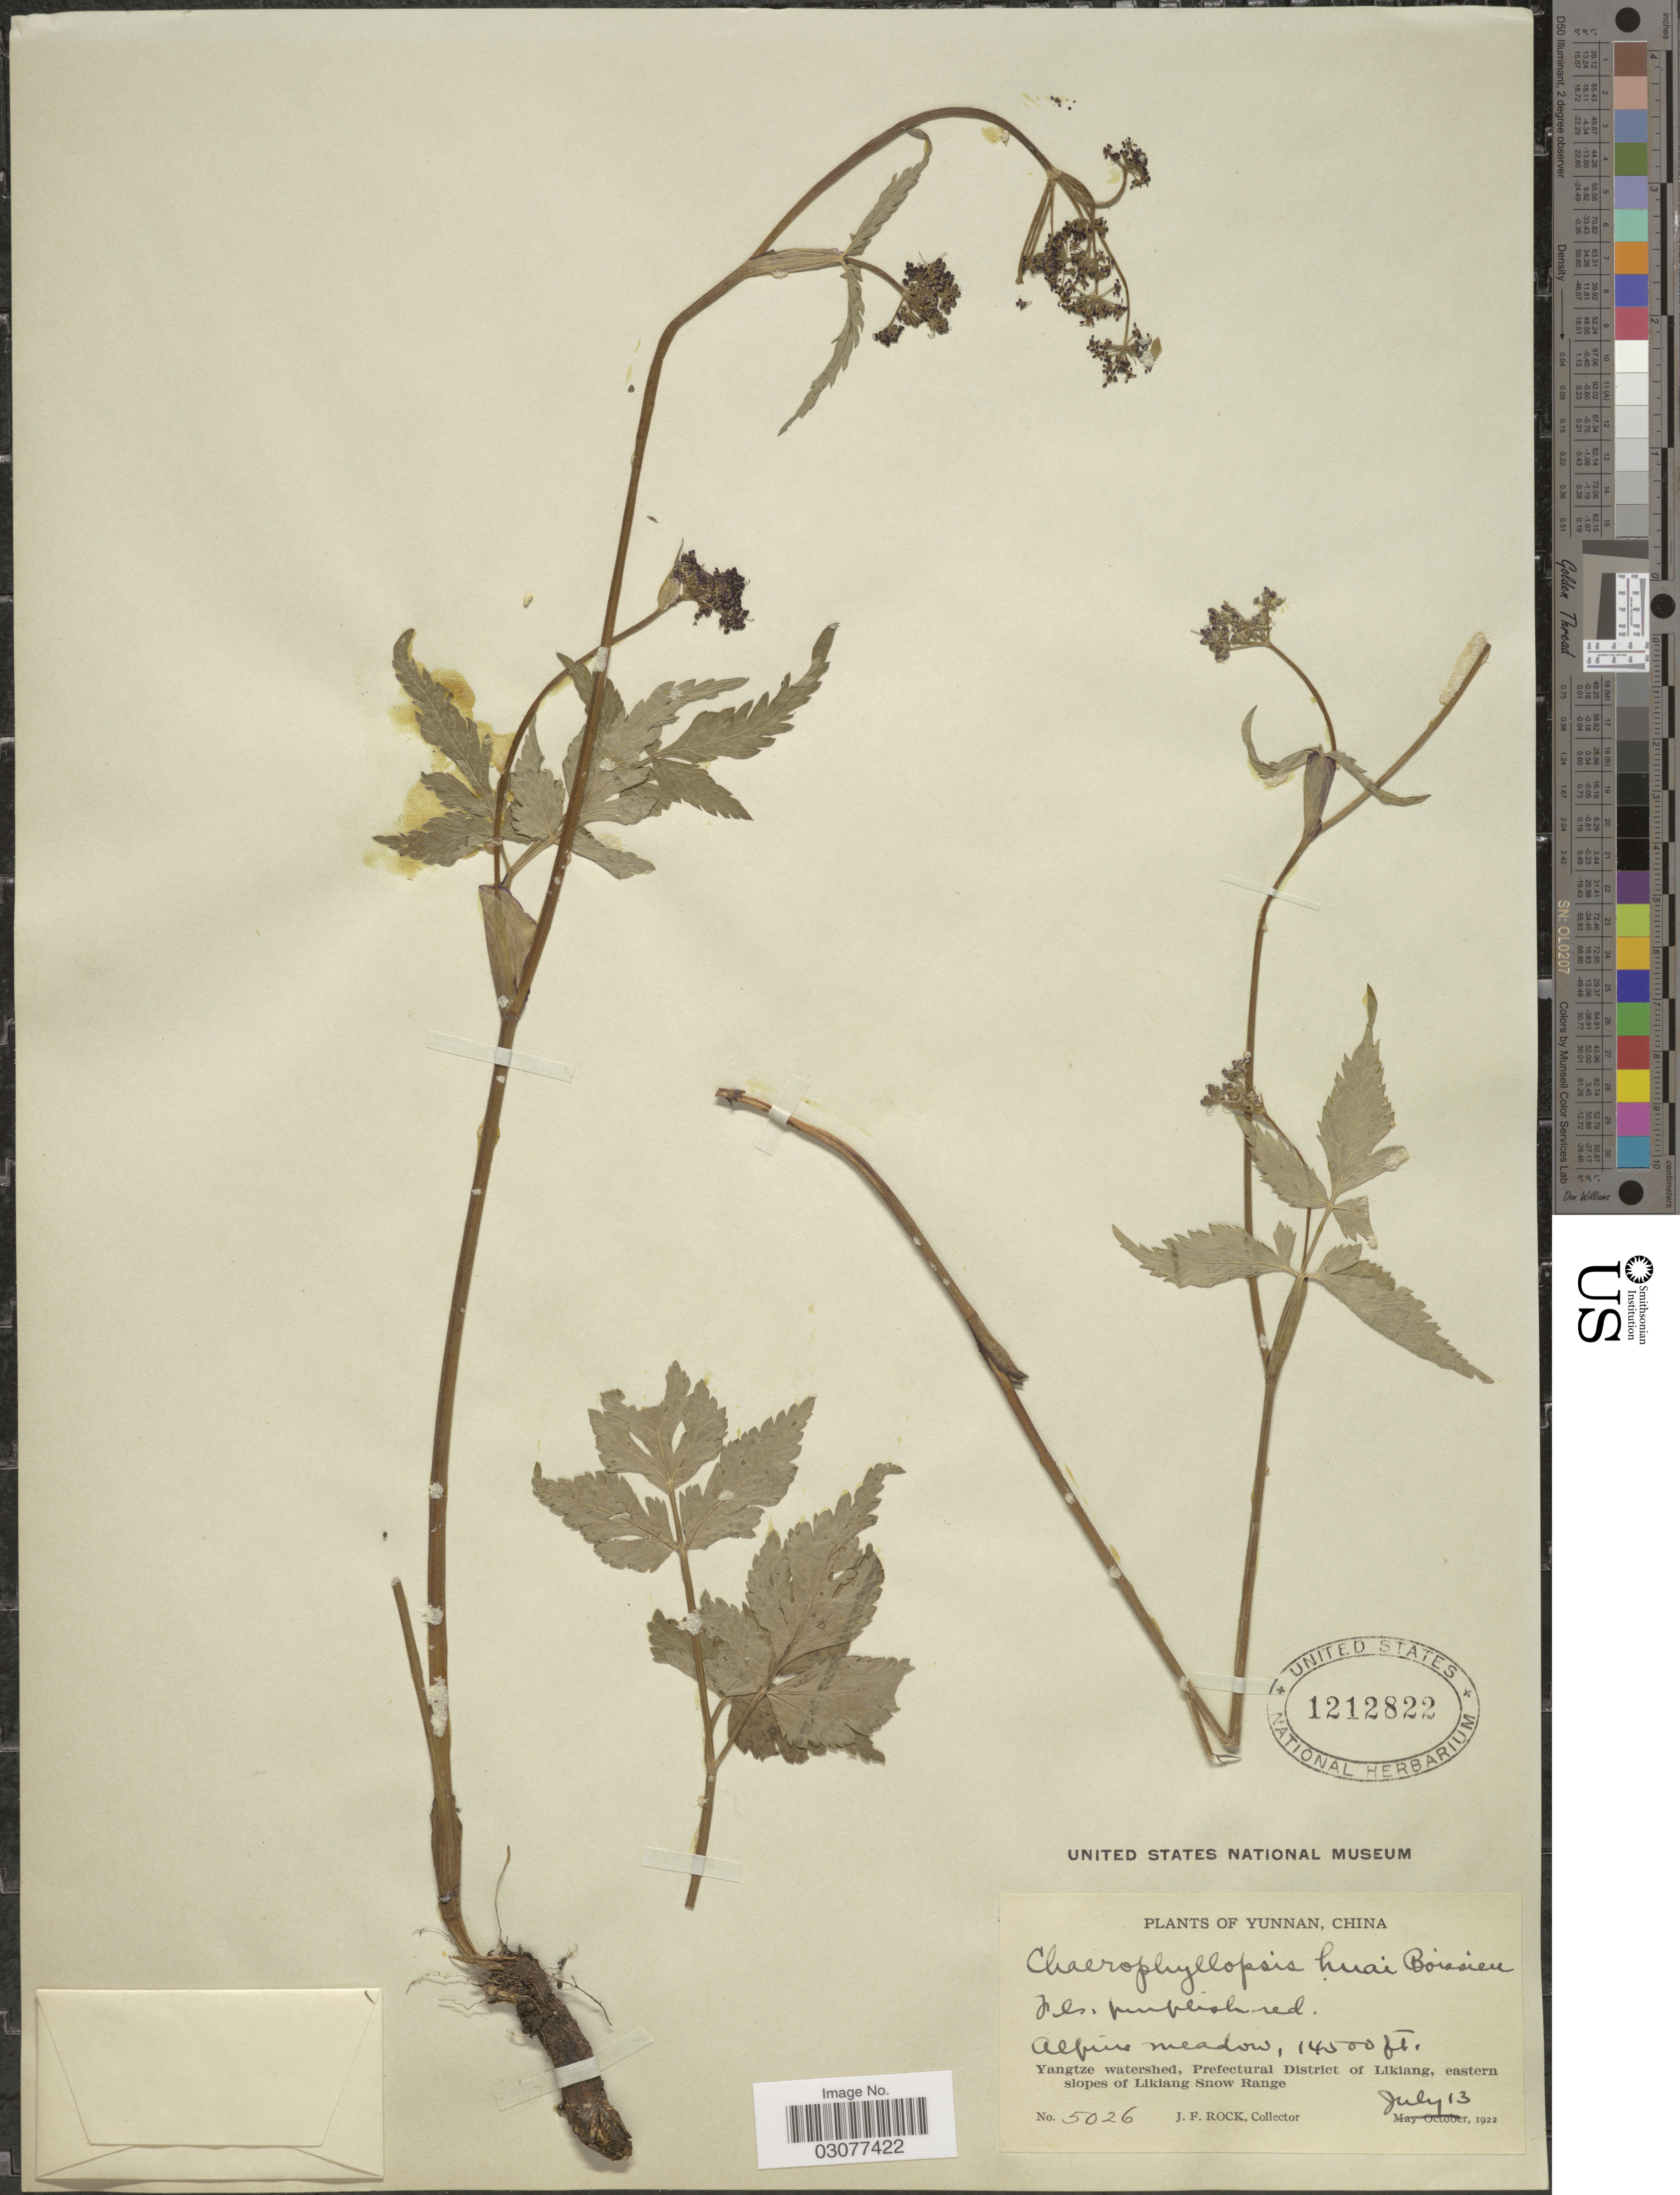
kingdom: Plantae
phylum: Tracheophyta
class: Magnoliopsida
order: Apiales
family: Apiaceae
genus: Chaerophyllopsis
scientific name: Chaerophyllopsis huai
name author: H. Boissieu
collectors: J. Rock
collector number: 5026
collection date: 1922-07-13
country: China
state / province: Yunnan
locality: Yangtze watershed, Prefectural District of Likiang, eastern slopes of Likiang Snow Range.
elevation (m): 4420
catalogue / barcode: US 1212822